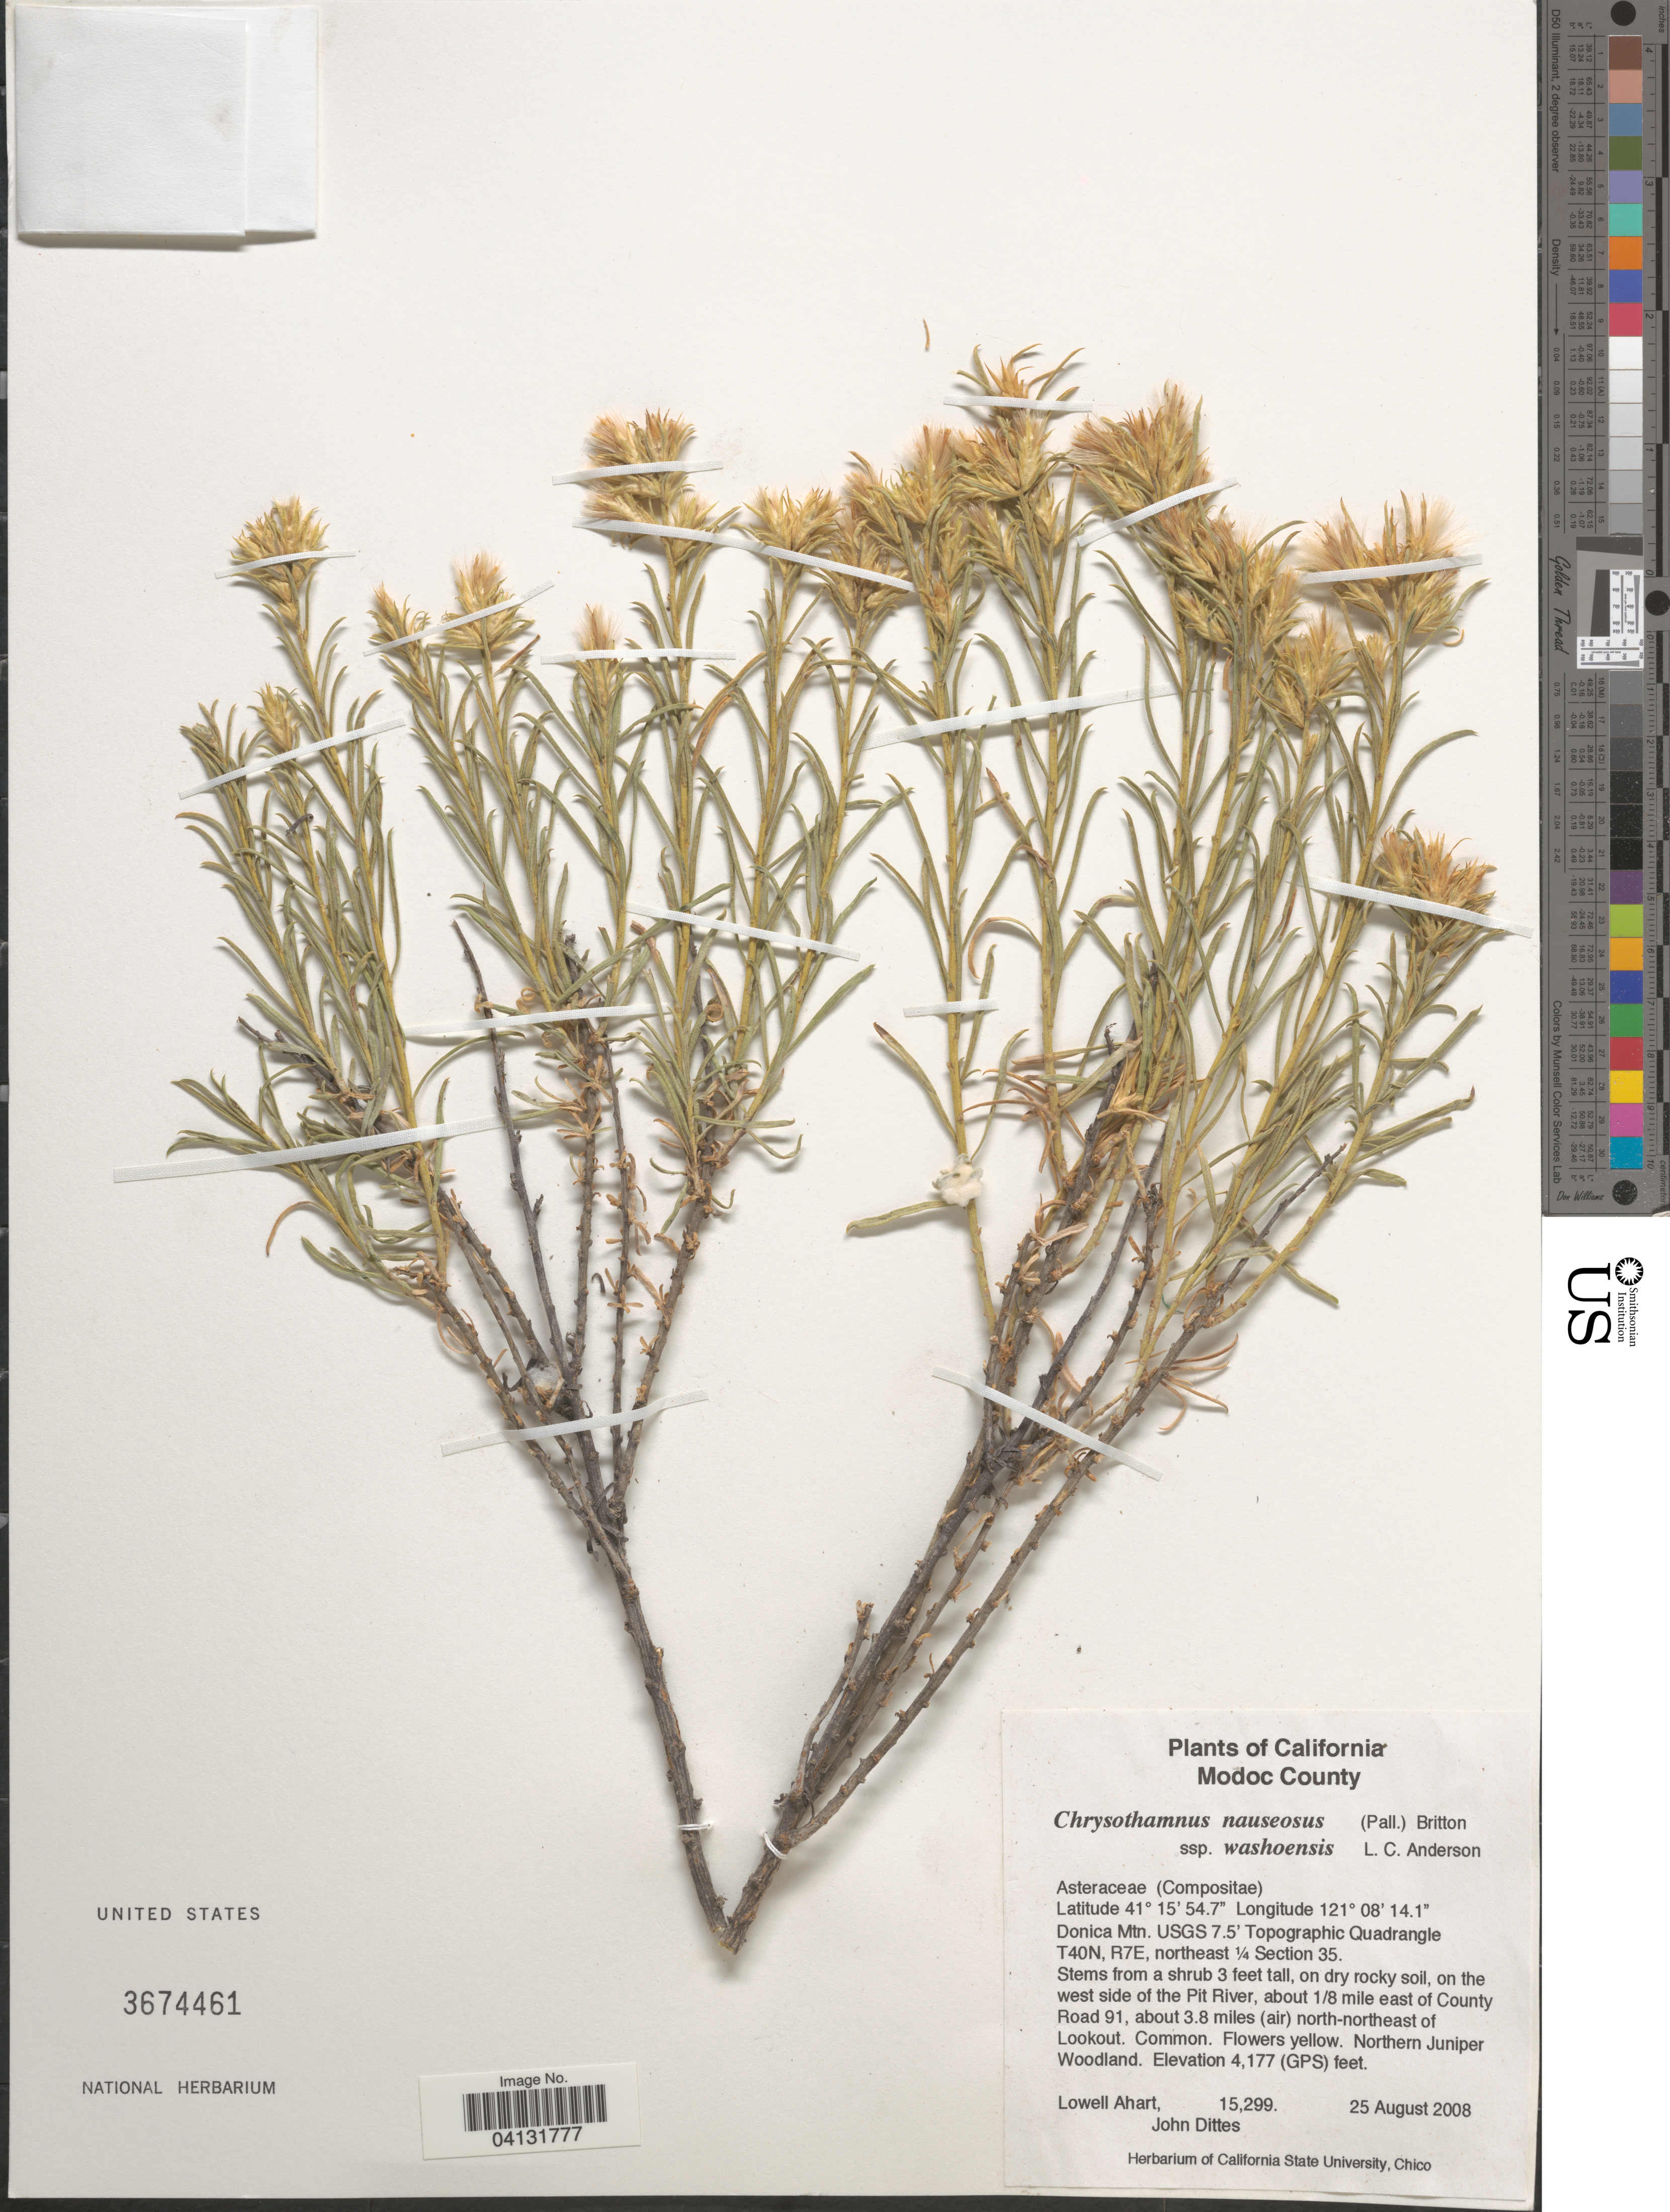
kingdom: Plantae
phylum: Tracheophyta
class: Magnoliopsida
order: Asterales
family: Asteraceae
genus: Chrysothamnus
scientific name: Chrysothamnus nauseosus subsp. washoensis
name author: L.C. Anderson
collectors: L. Ahart & J. Dittes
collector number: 15299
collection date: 2008-08-25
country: United States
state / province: California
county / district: Modoc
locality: Modoc County. Donica Mtn. USGS 7.5' Topographic Quadrangle T40N, R7E, northeast ¼ Section 35. On the west side of the Pit River, about 1/8 mile east of County Road 91, about 3.8 miles (air) north-northeast of Lookout.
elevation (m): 1273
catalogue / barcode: US 3674461